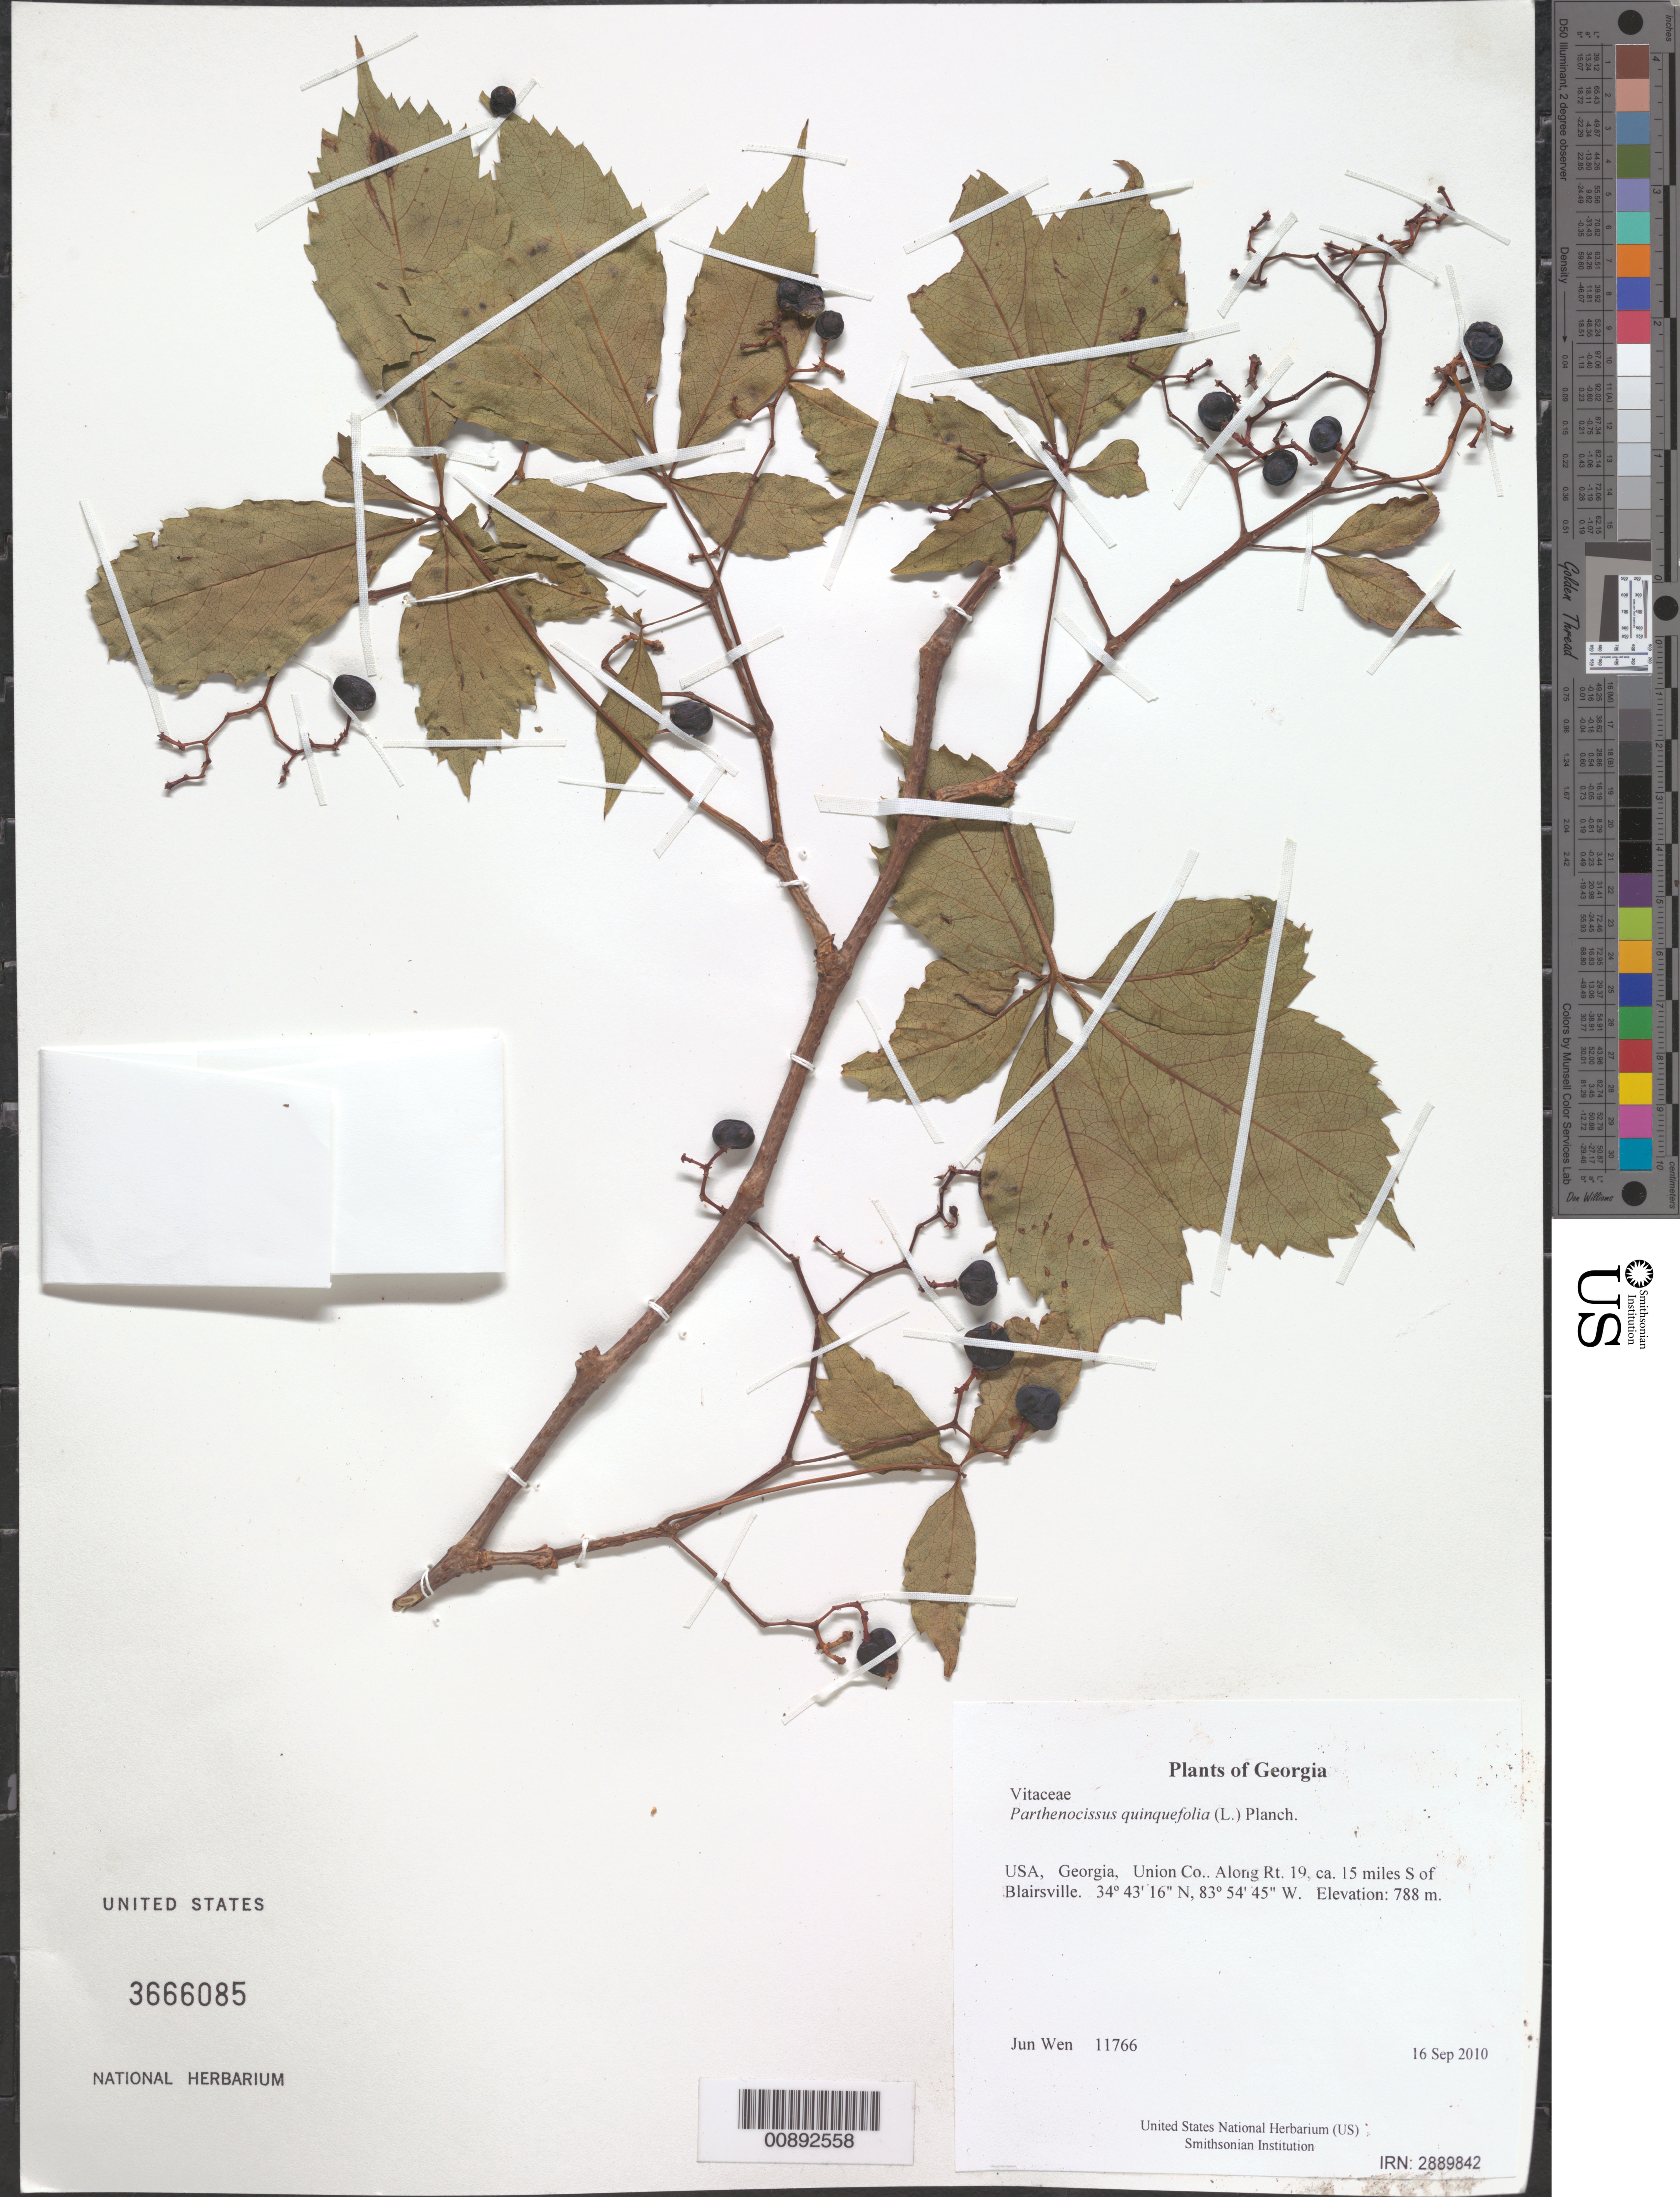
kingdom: Plantae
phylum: Tracheophyta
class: Magnoliopsida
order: Vitales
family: Vitaceae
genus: Parthenocissus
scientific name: Parthenocissus quinquefolia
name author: (L.) Planch.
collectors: J. Wen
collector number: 11766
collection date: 2010-09-16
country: United States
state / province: Georgia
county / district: Union Co.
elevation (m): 788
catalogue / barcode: US 3666085